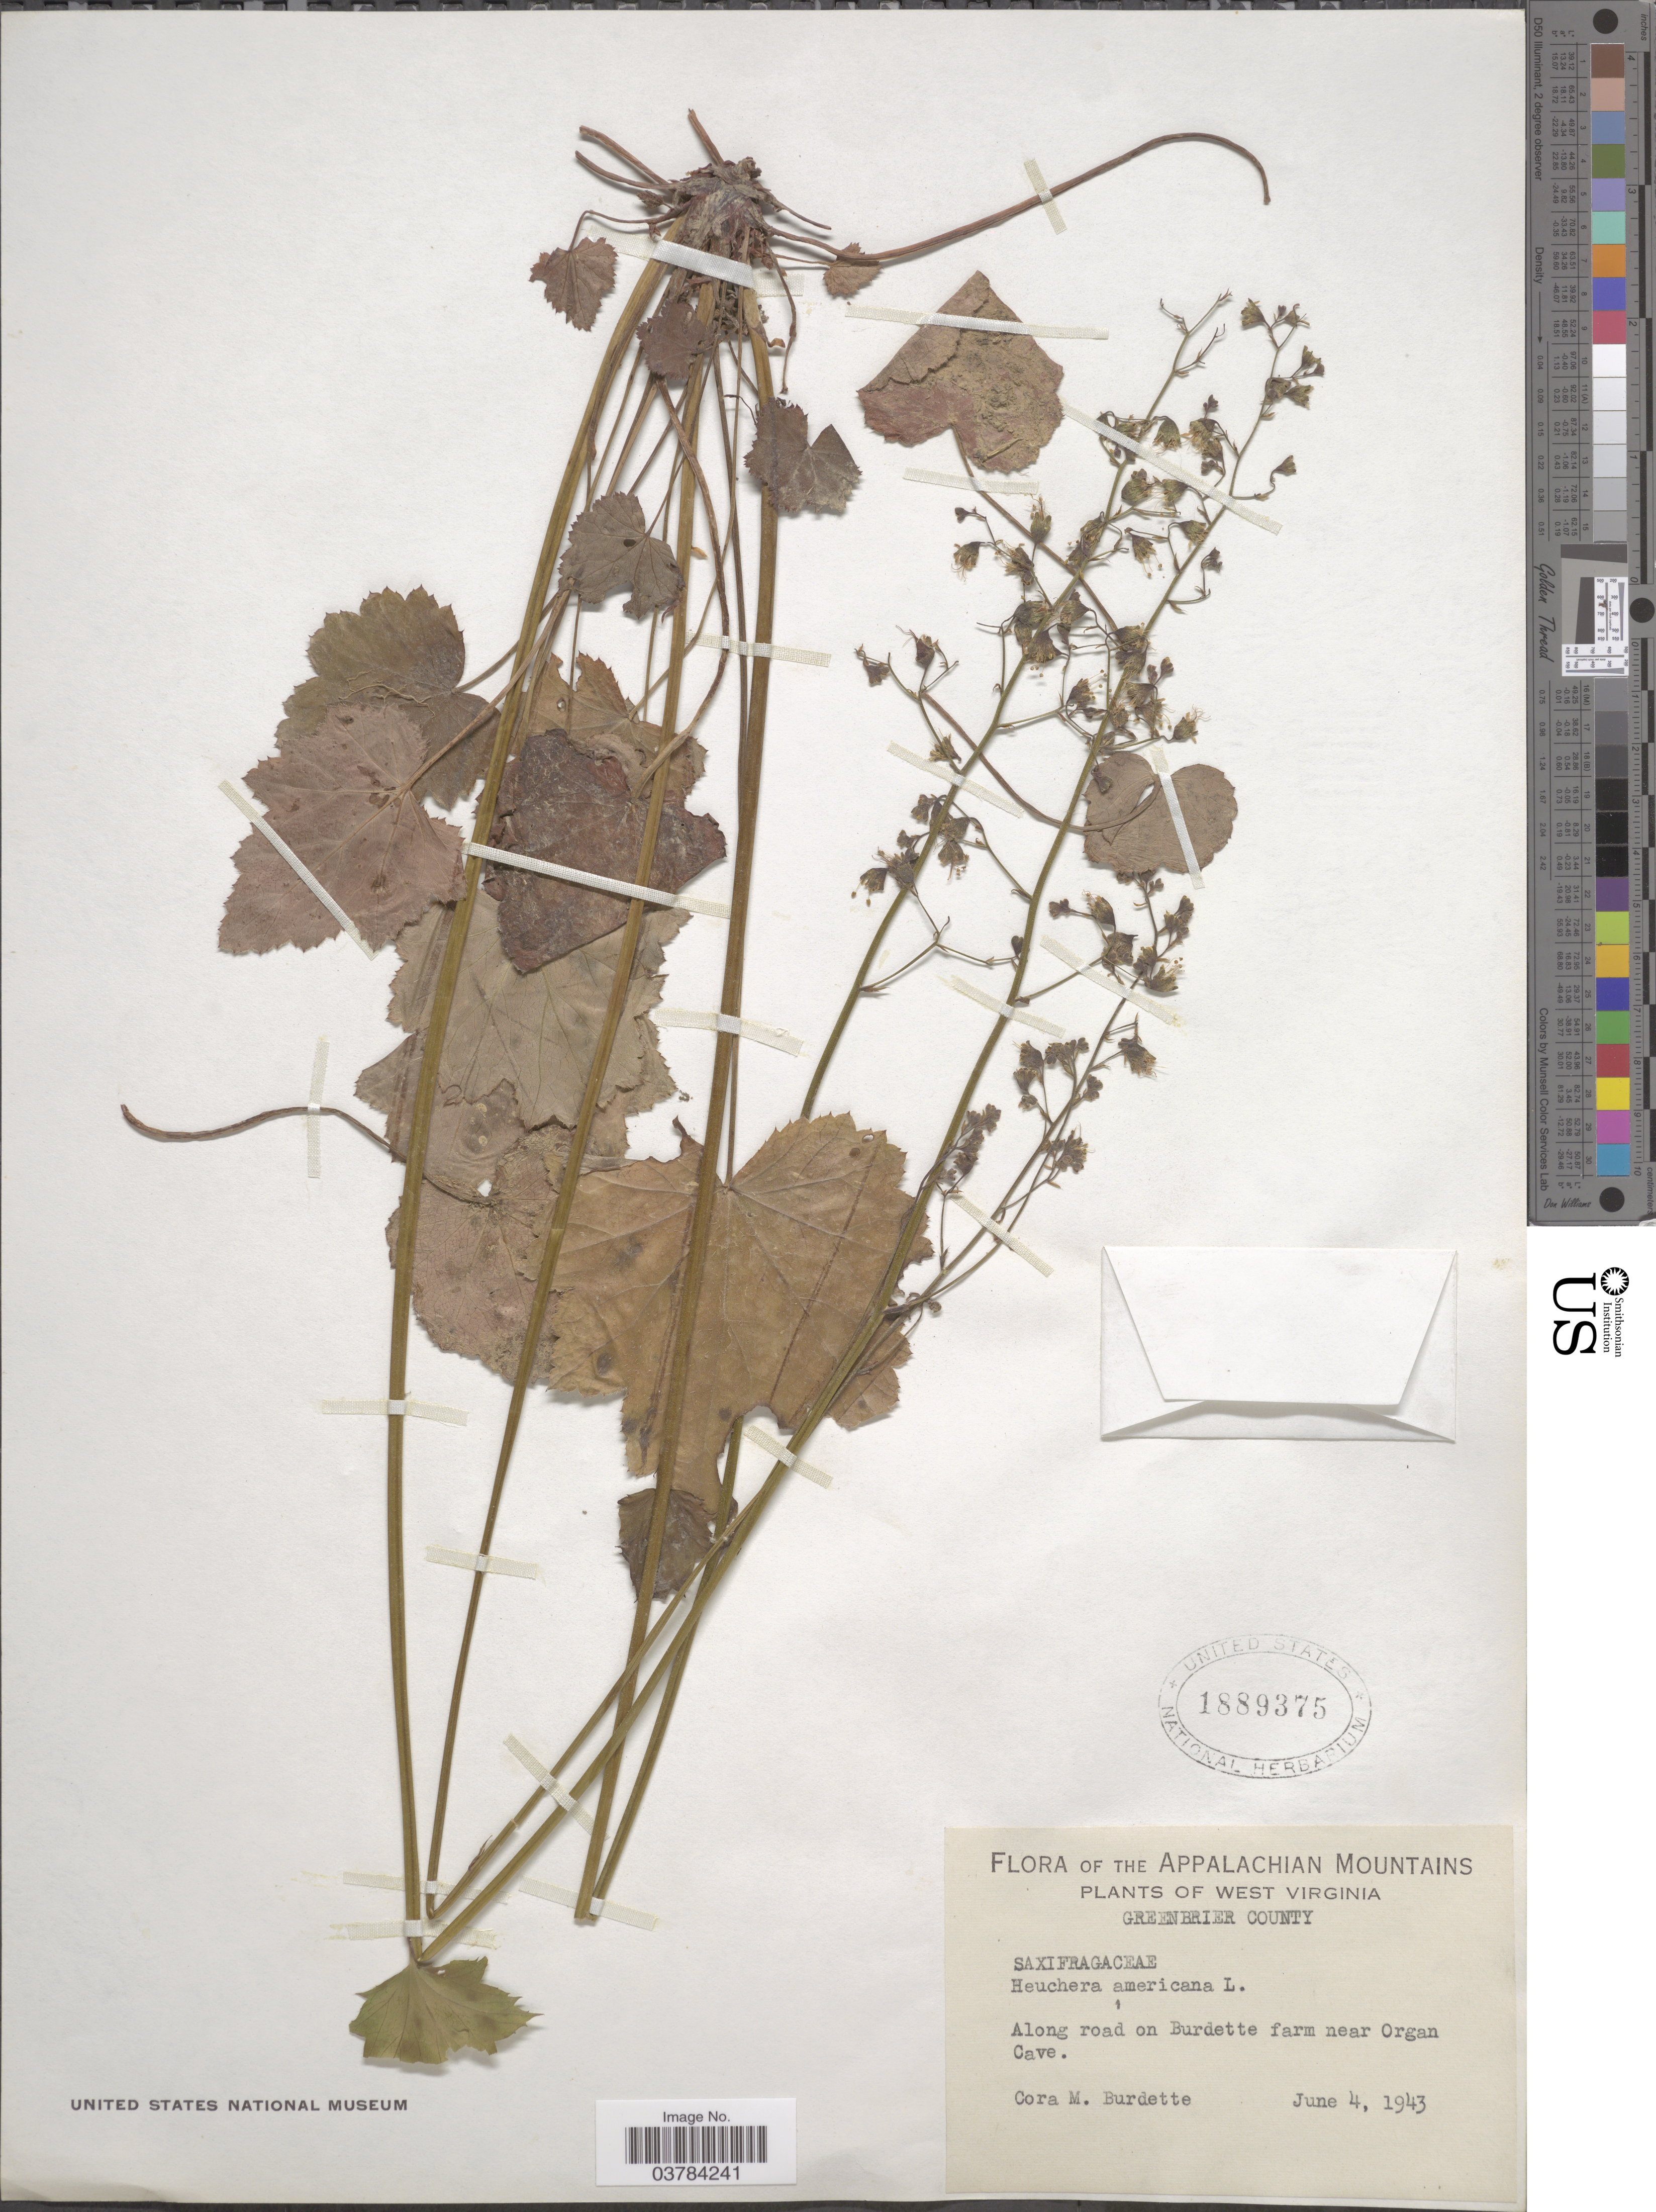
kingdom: Plantae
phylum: Tracheophyta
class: Magnoliopsida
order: Saxifragales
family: Saxifragaceae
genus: Heuchera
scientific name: Heuchera americana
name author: L.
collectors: C. Burdette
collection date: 1943-06-04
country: United States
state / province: West Virginia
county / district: Greenbrier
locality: The Appalachian Mountains. Greenbrier County. Along road on Burdette farm near Organ Cave.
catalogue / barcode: US 1889375